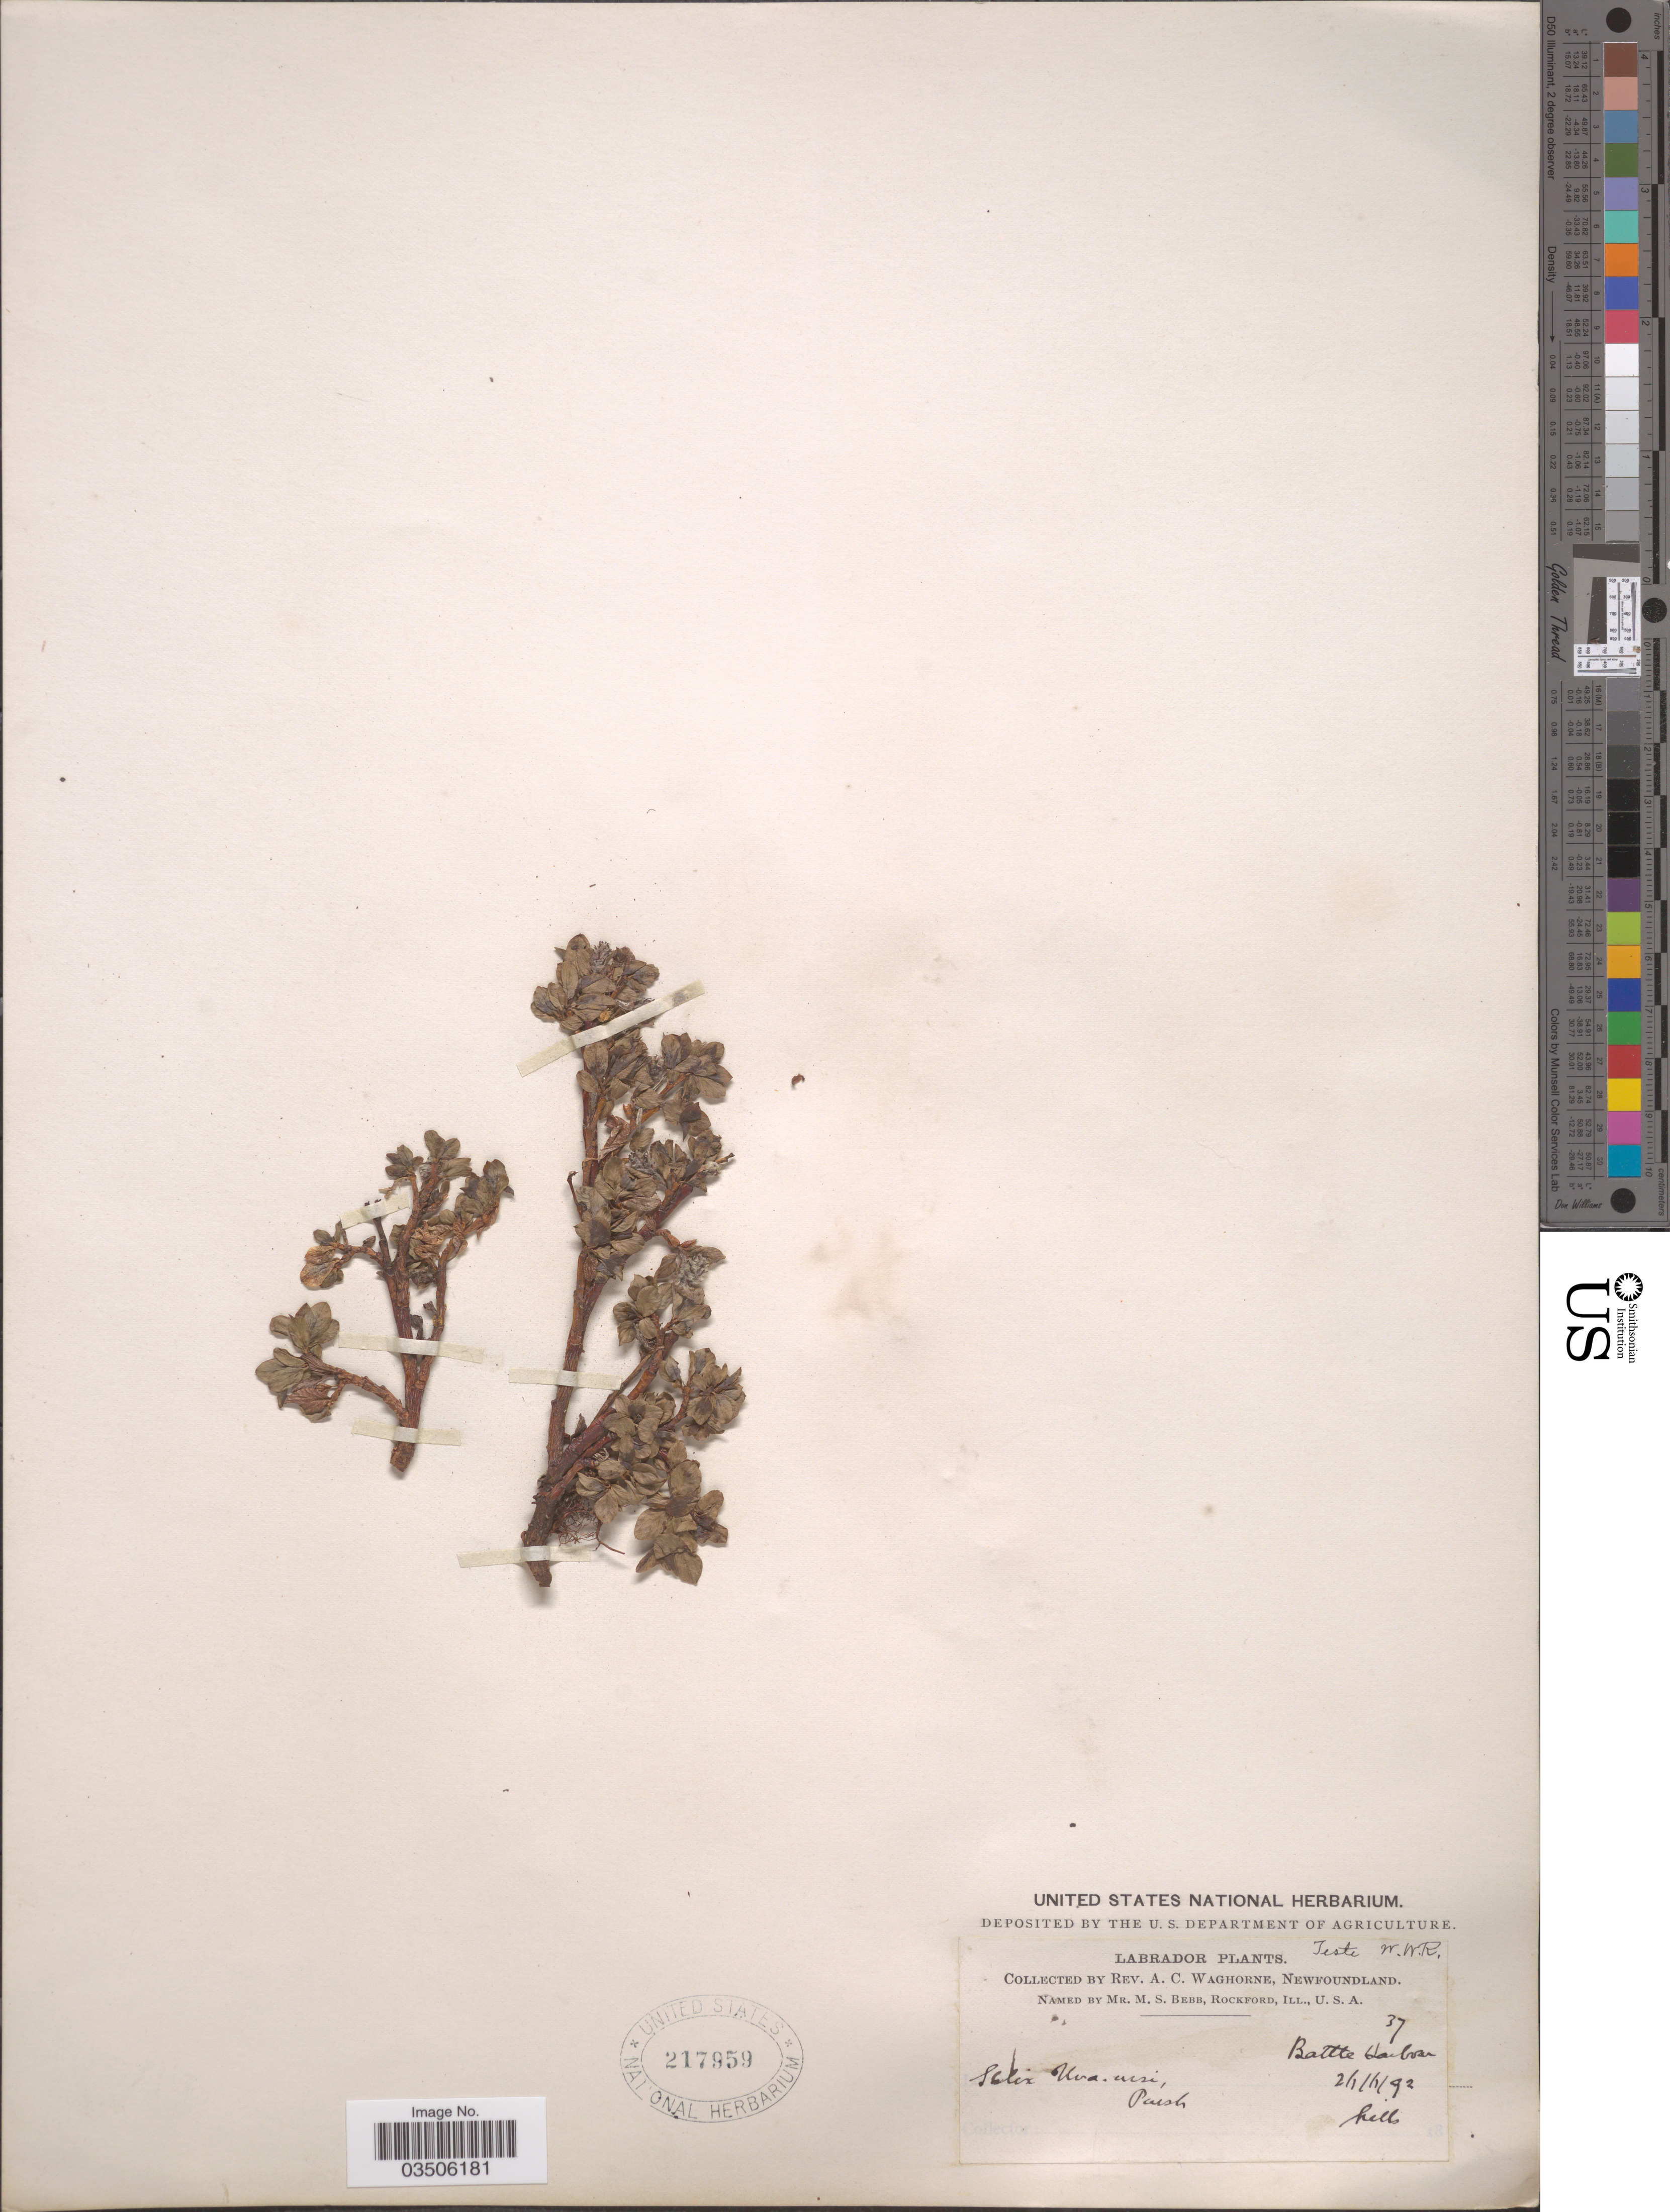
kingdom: Plantae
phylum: Tracheophyta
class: Magnoliopsida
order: Malpighiales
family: Salicaceae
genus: Salix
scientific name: Salix uva-ursi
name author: Pursh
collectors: A. Waghorne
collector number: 37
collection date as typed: Transcribed d/m/y: 26/6/92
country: Canada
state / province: Newfoundland and Labrador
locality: Labrador. Battle Harbour.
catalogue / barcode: US 217959